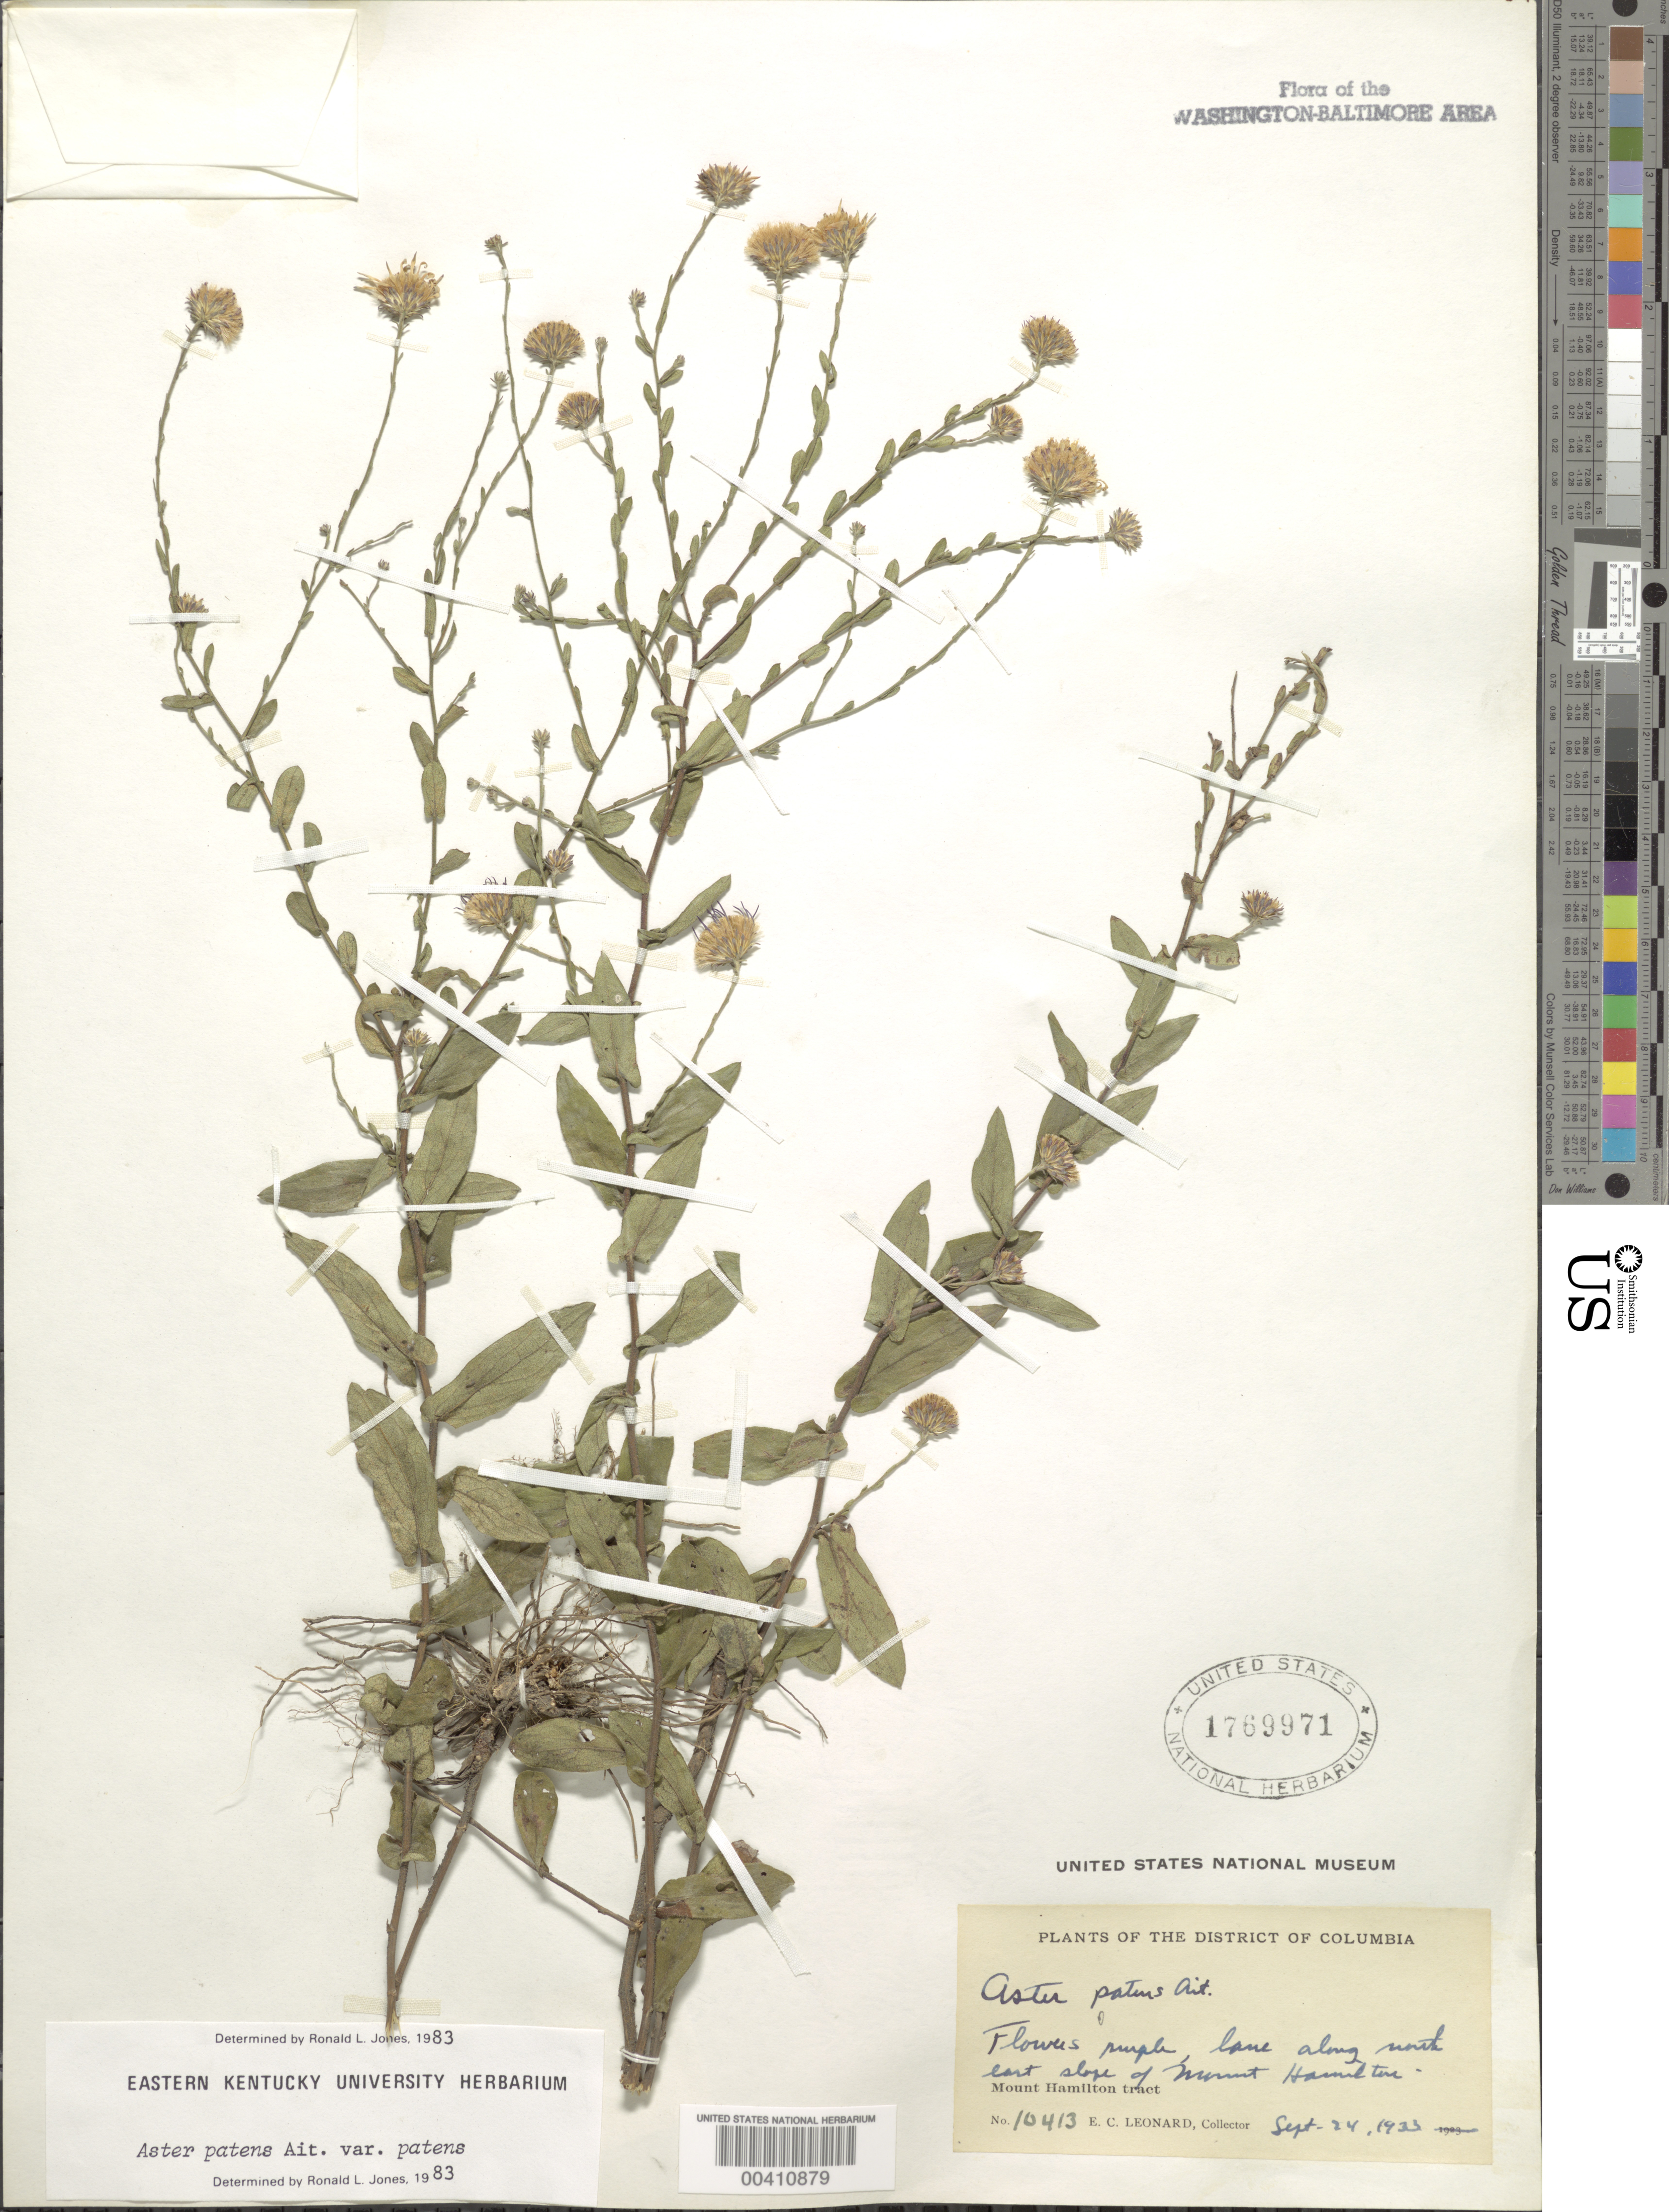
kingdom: Plantae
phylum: Tracheophyta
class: Magnoliopsida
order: Asterales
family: Asteraceae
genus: Symphyotrichum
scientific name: Symphyotrichum patens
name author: (Aiton) G.L. Nesom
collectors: E. C. Leonard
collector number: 10413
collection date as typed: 24 Sep 1933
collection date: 1933-09-24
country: United States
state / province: District of Columbia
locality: NE side of Mount Hamilton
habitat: Lane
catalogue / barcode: US 1769971